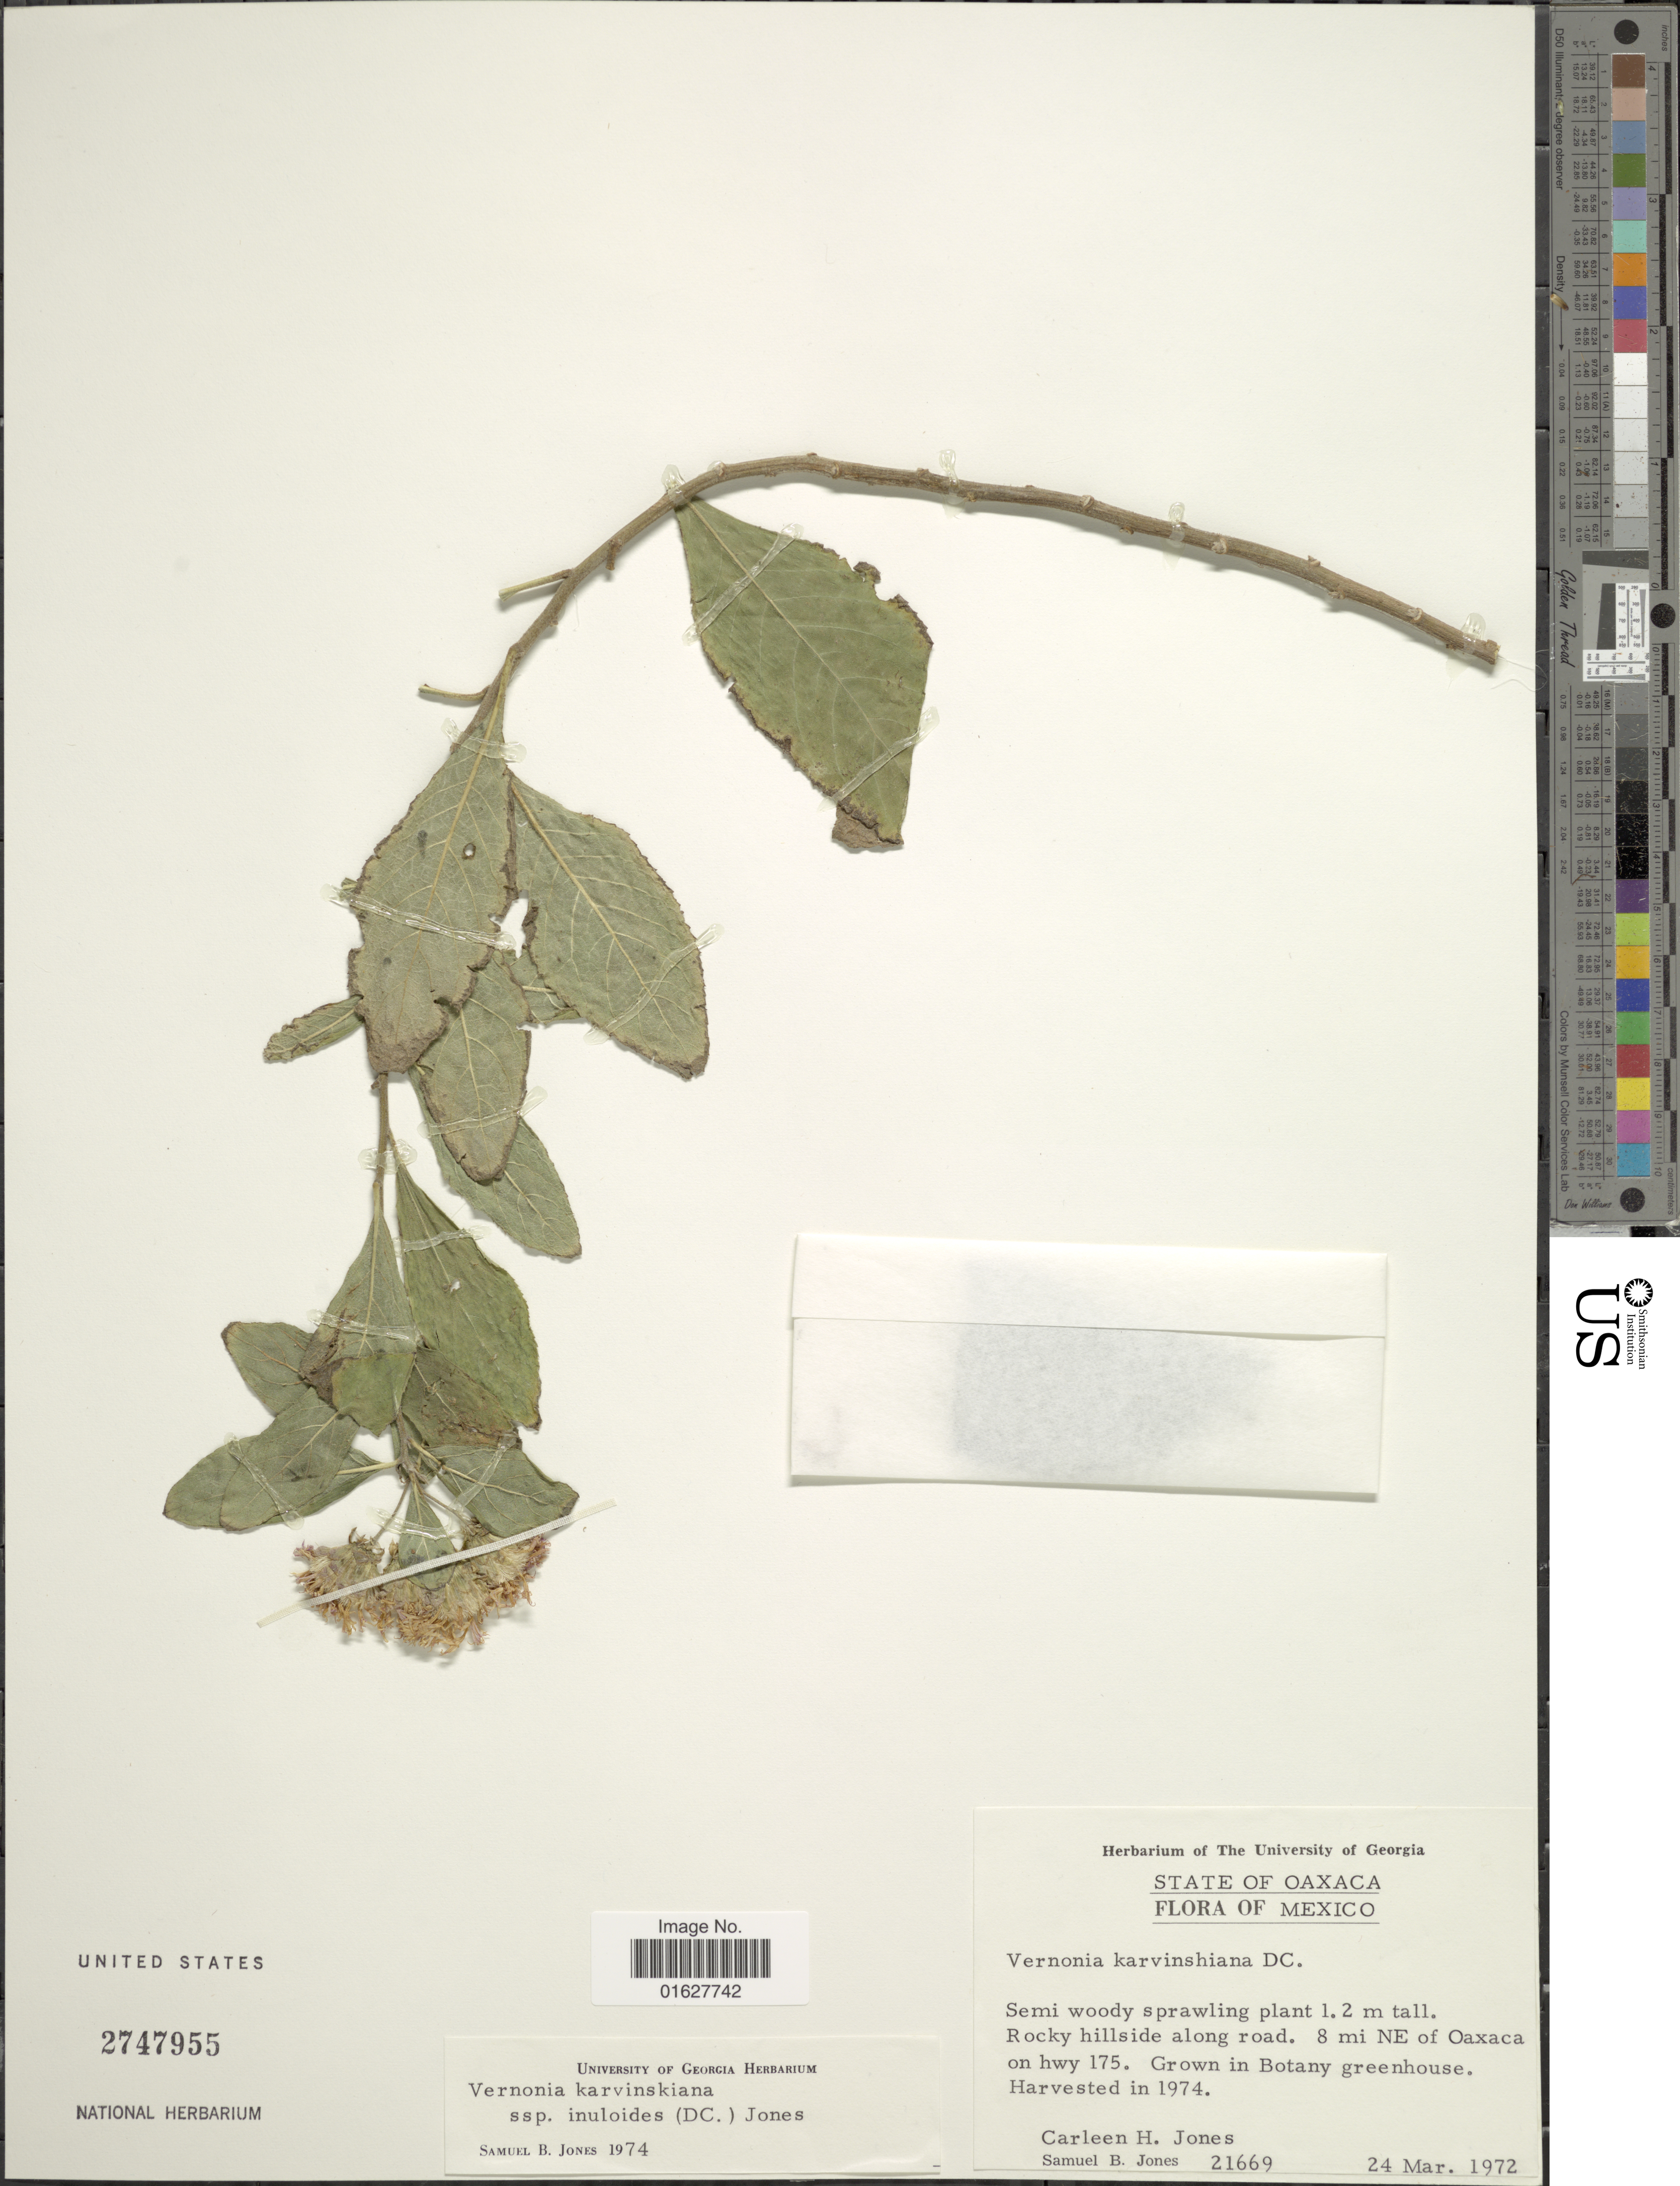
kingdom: Plantae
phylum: Tracheophyta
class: Magnoliopsida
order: Asterales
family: Asteraceae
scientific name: Vickianthus inuloides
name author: (DC.) H. Rob.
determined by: Renon, Polla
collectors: Carleen Jones & S. B. Jones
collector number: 21669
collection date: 1972-03-24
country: Mexico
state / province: Oaxaca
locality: State of Oaxaca, Mexico. Rocky hillside along road. 8 mi NE of Oaxaca on hwy 175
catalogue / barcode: US 2747955